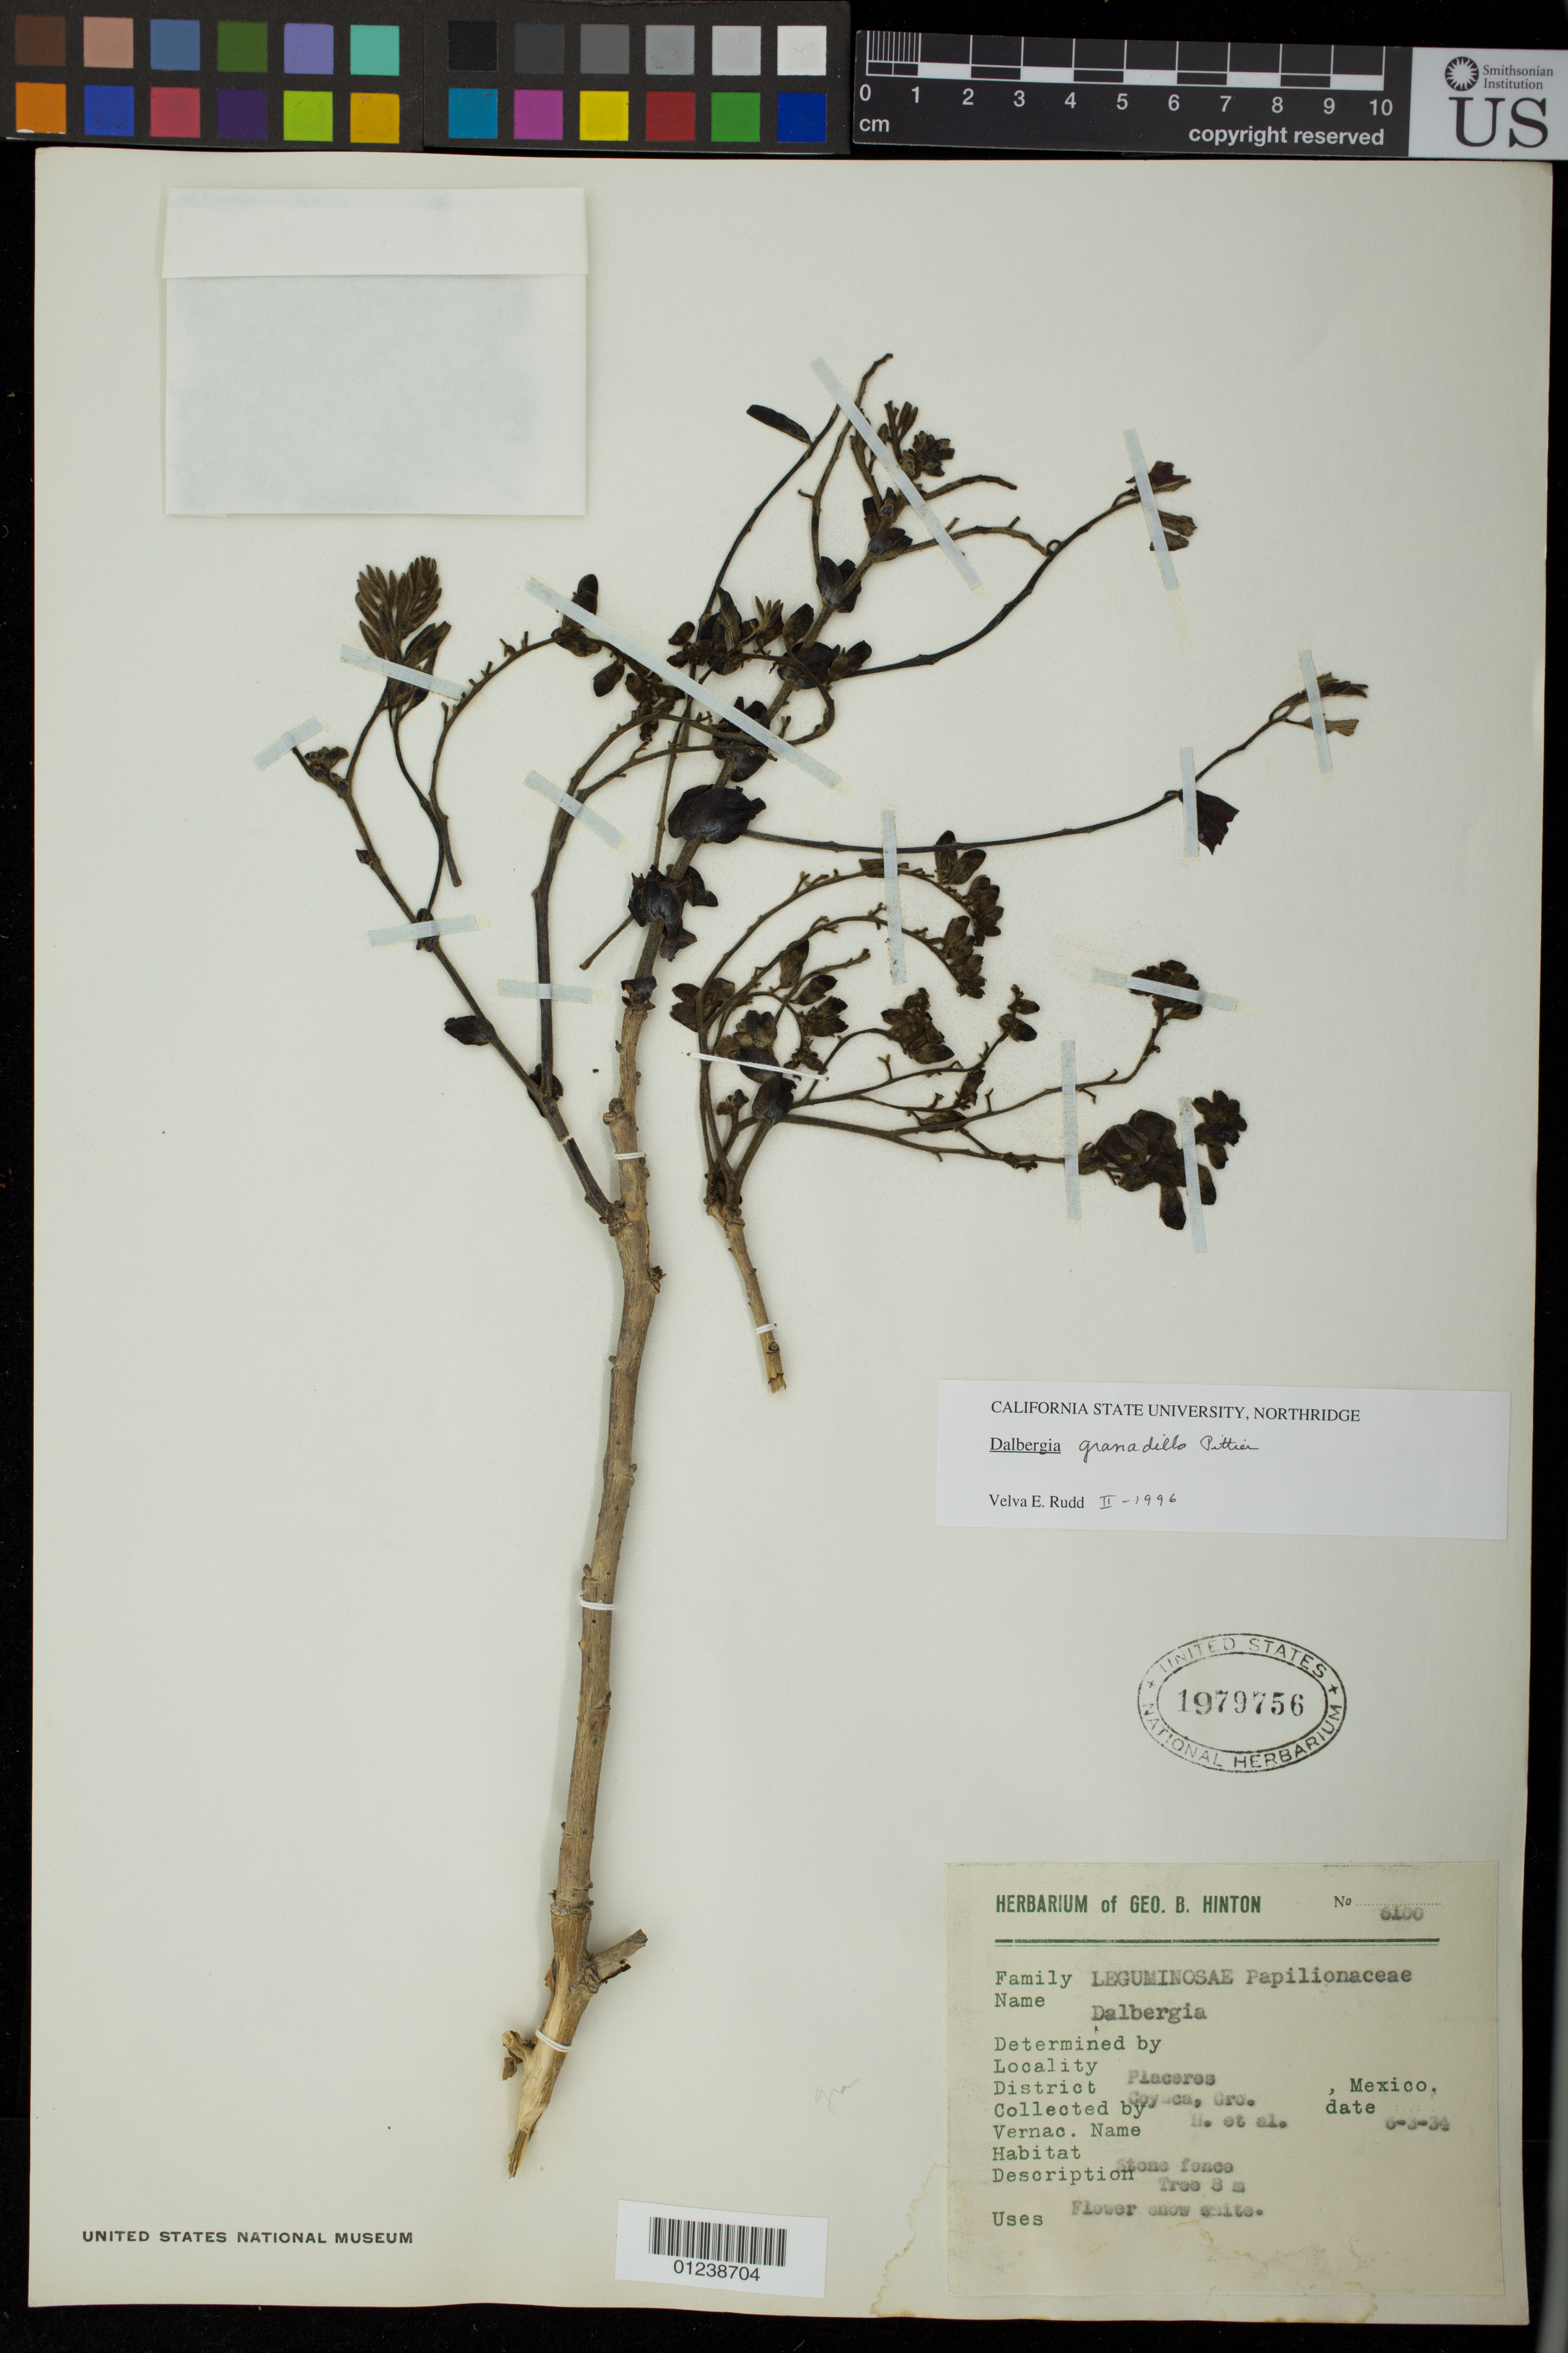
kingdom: Plantae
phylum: Tracheophyta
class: Magnoliopsida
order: Fabales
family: Fabaceae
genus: Dalbergia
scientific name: Dalbergia granadillo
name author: Pittier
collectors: G. B. Hinton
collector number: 6100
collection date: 1934-03-06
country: Mexico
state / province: Guerrero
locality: Placeres - Coyuca, Gro.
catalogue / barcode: US 1979756